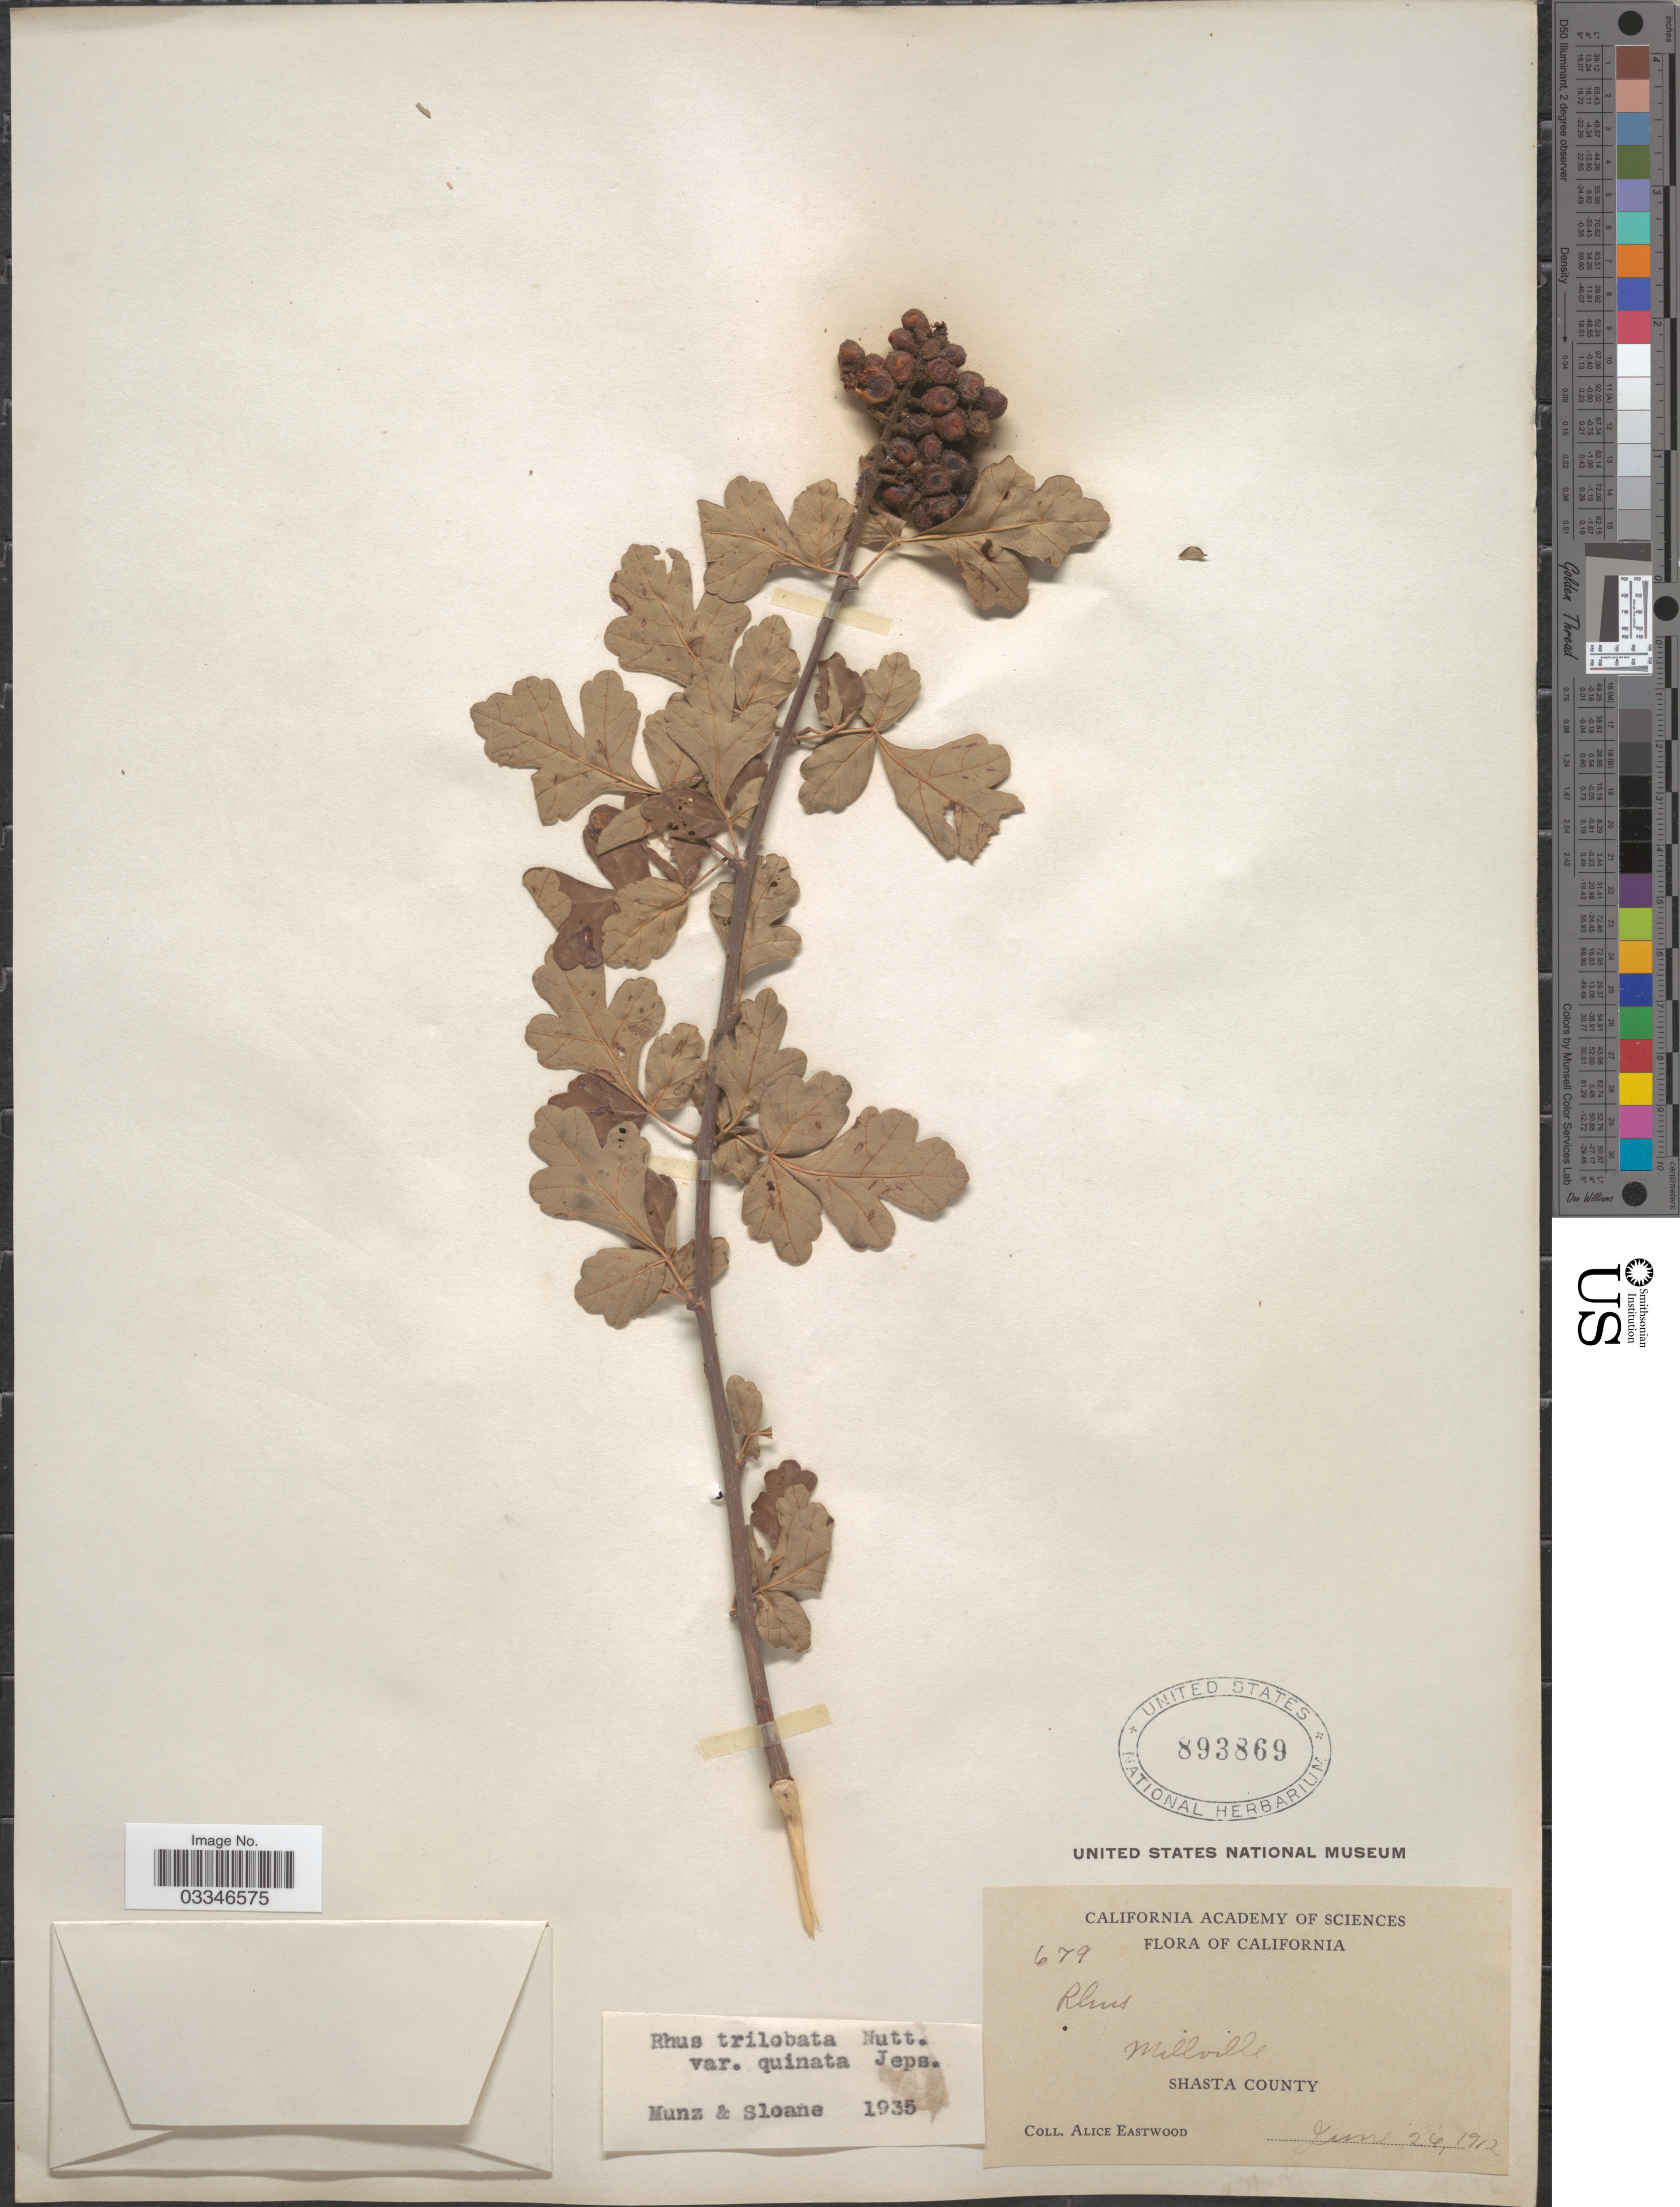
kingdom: Plantae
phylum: Tracheophyta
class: Magnoliopsida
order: Sapindales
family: Anacardiaceae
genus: Rhus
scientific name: Rhus trilobata var. quinata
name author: Jeps.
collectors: A. Eastwood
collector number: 679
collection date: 1912-06-24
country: United States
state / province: California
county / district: Shasta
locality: Millville, Shasta County.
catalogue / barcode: US 893869